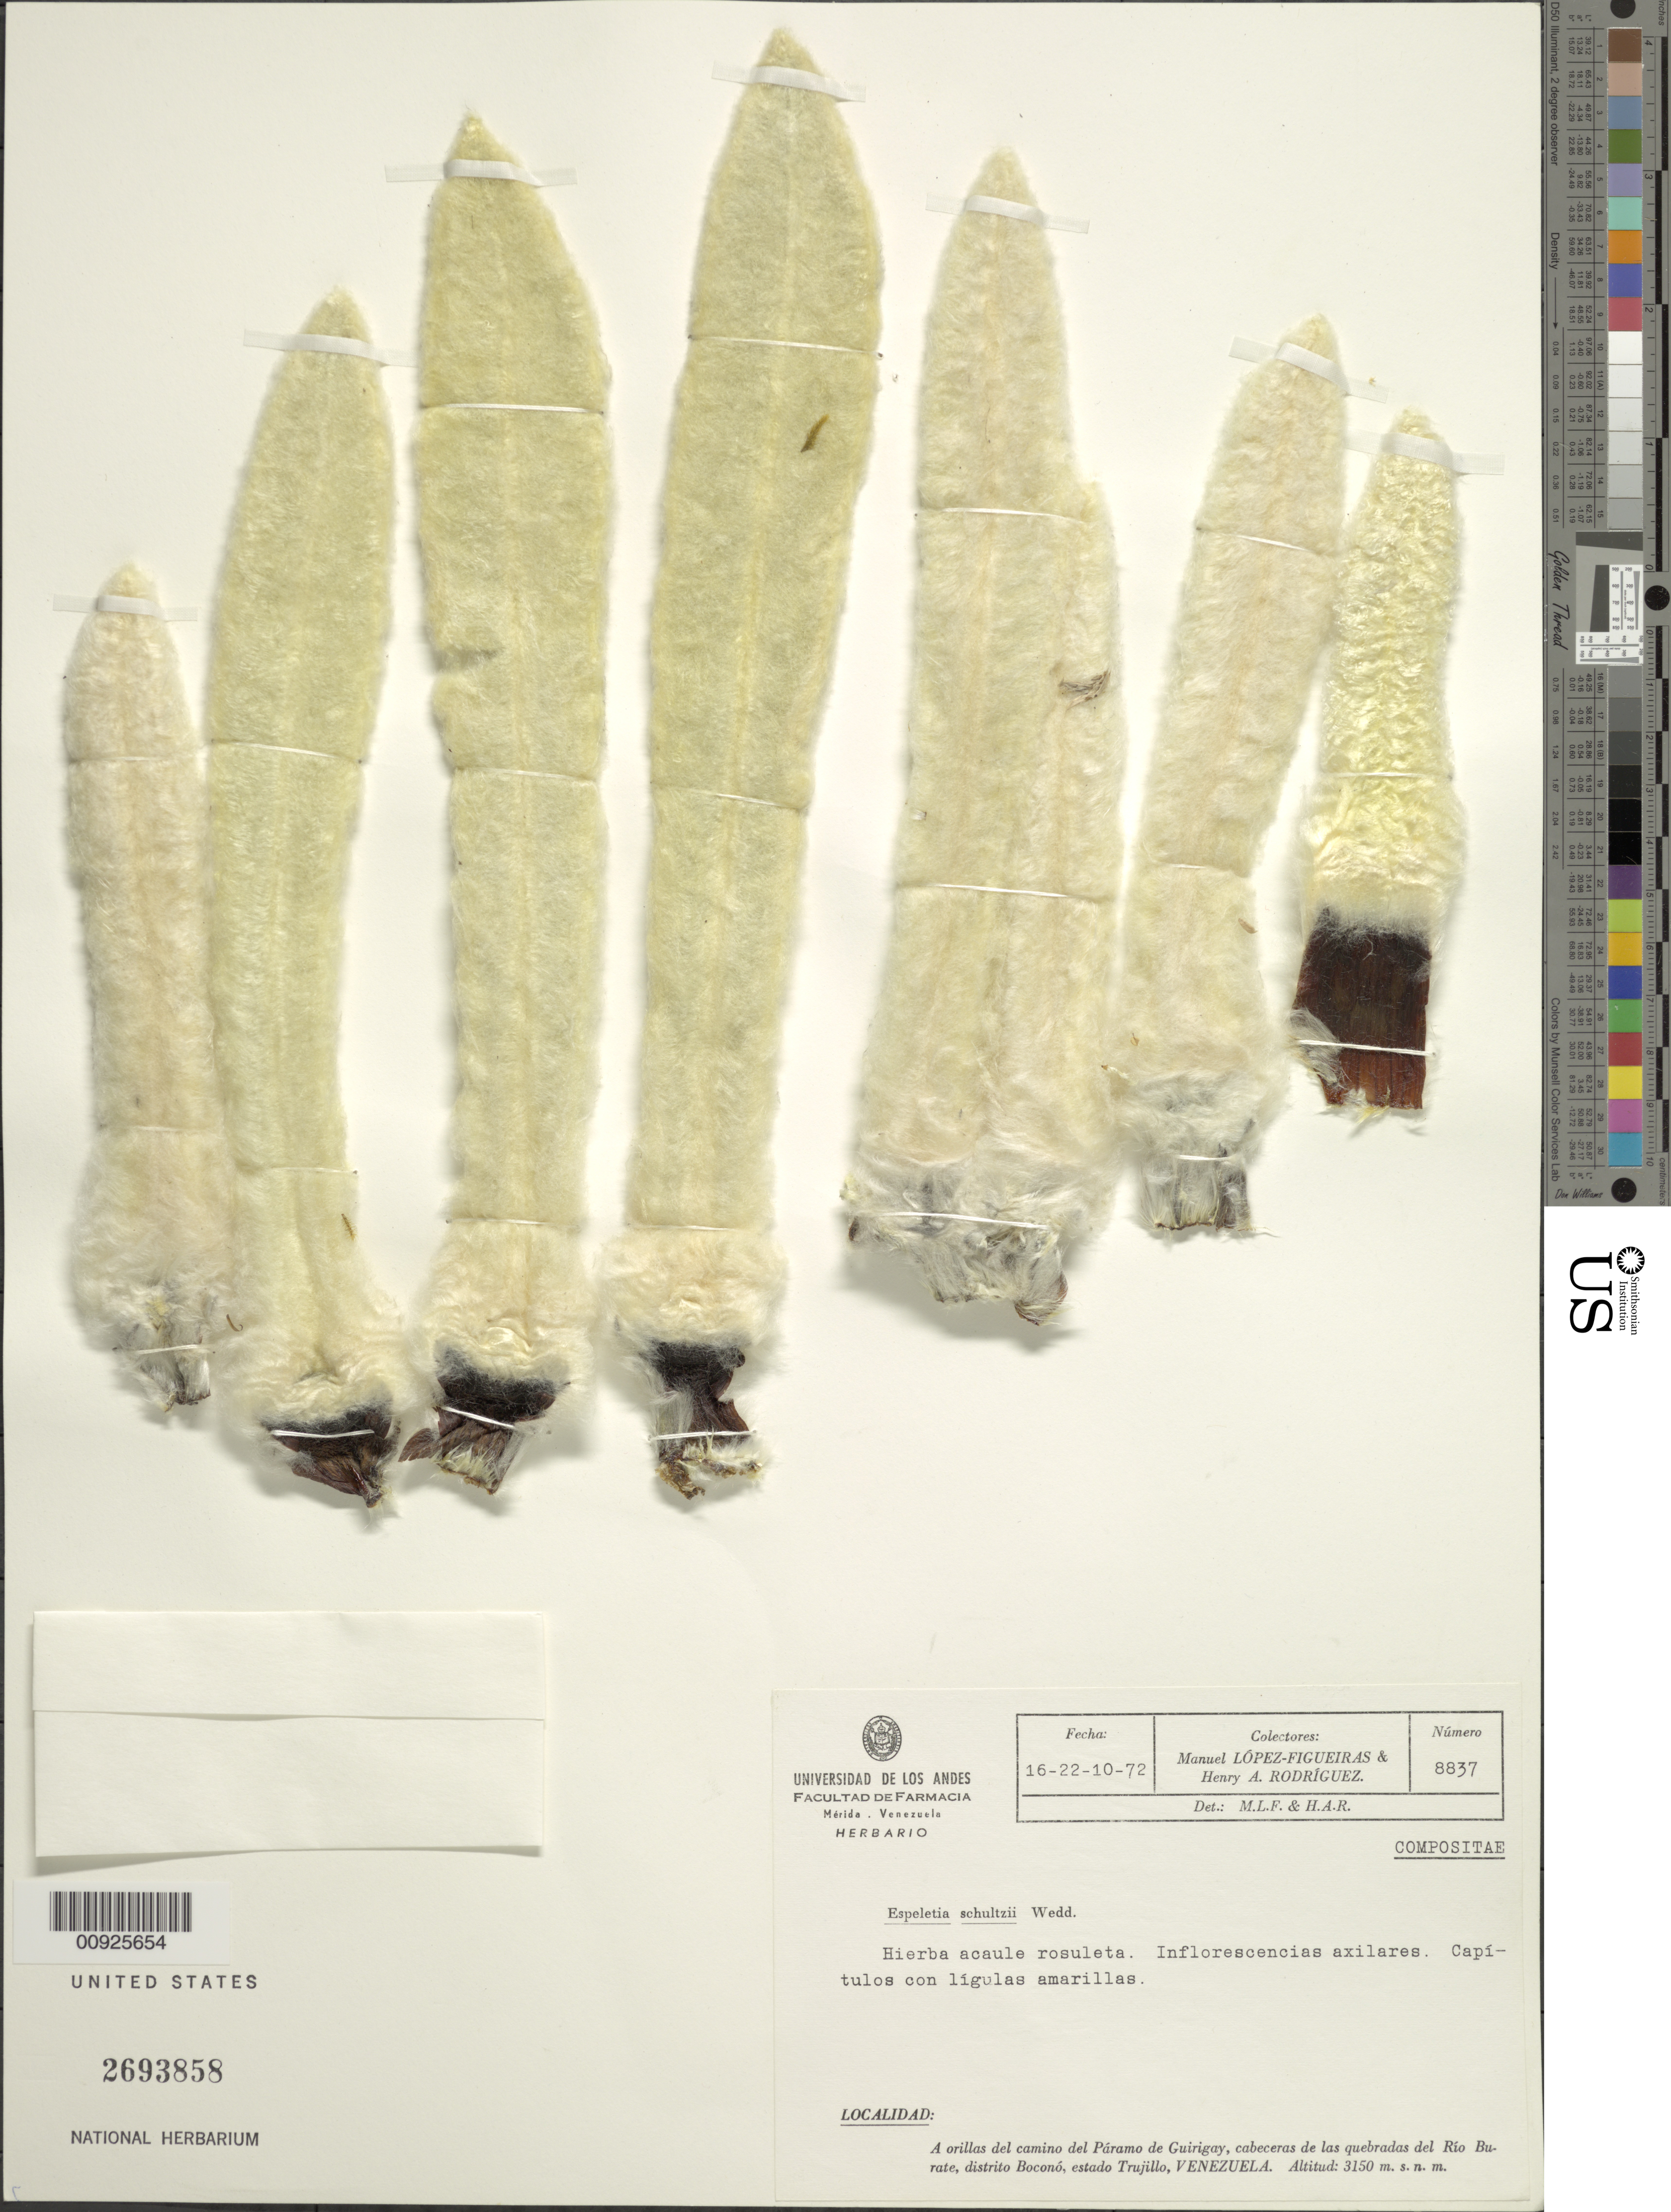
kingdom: Plantae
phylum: Tracheophyta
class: Magnoliopsida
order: Asterales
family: Asteraceae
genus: Espeletia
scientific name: Espeletia schultzii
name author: Wedd.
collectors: M. López Figueiras & H. A. Rodriguez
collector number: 8837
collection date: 1972-10-16/1972-10-22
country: Venezuela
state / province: Trujillo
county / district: Boconó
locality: Páramo de Guirigay. A orillas del camino del Páramo de Guirigay, cabeceras de las quebradas del Río Burate.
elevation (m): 3150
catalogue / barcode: US 2693858